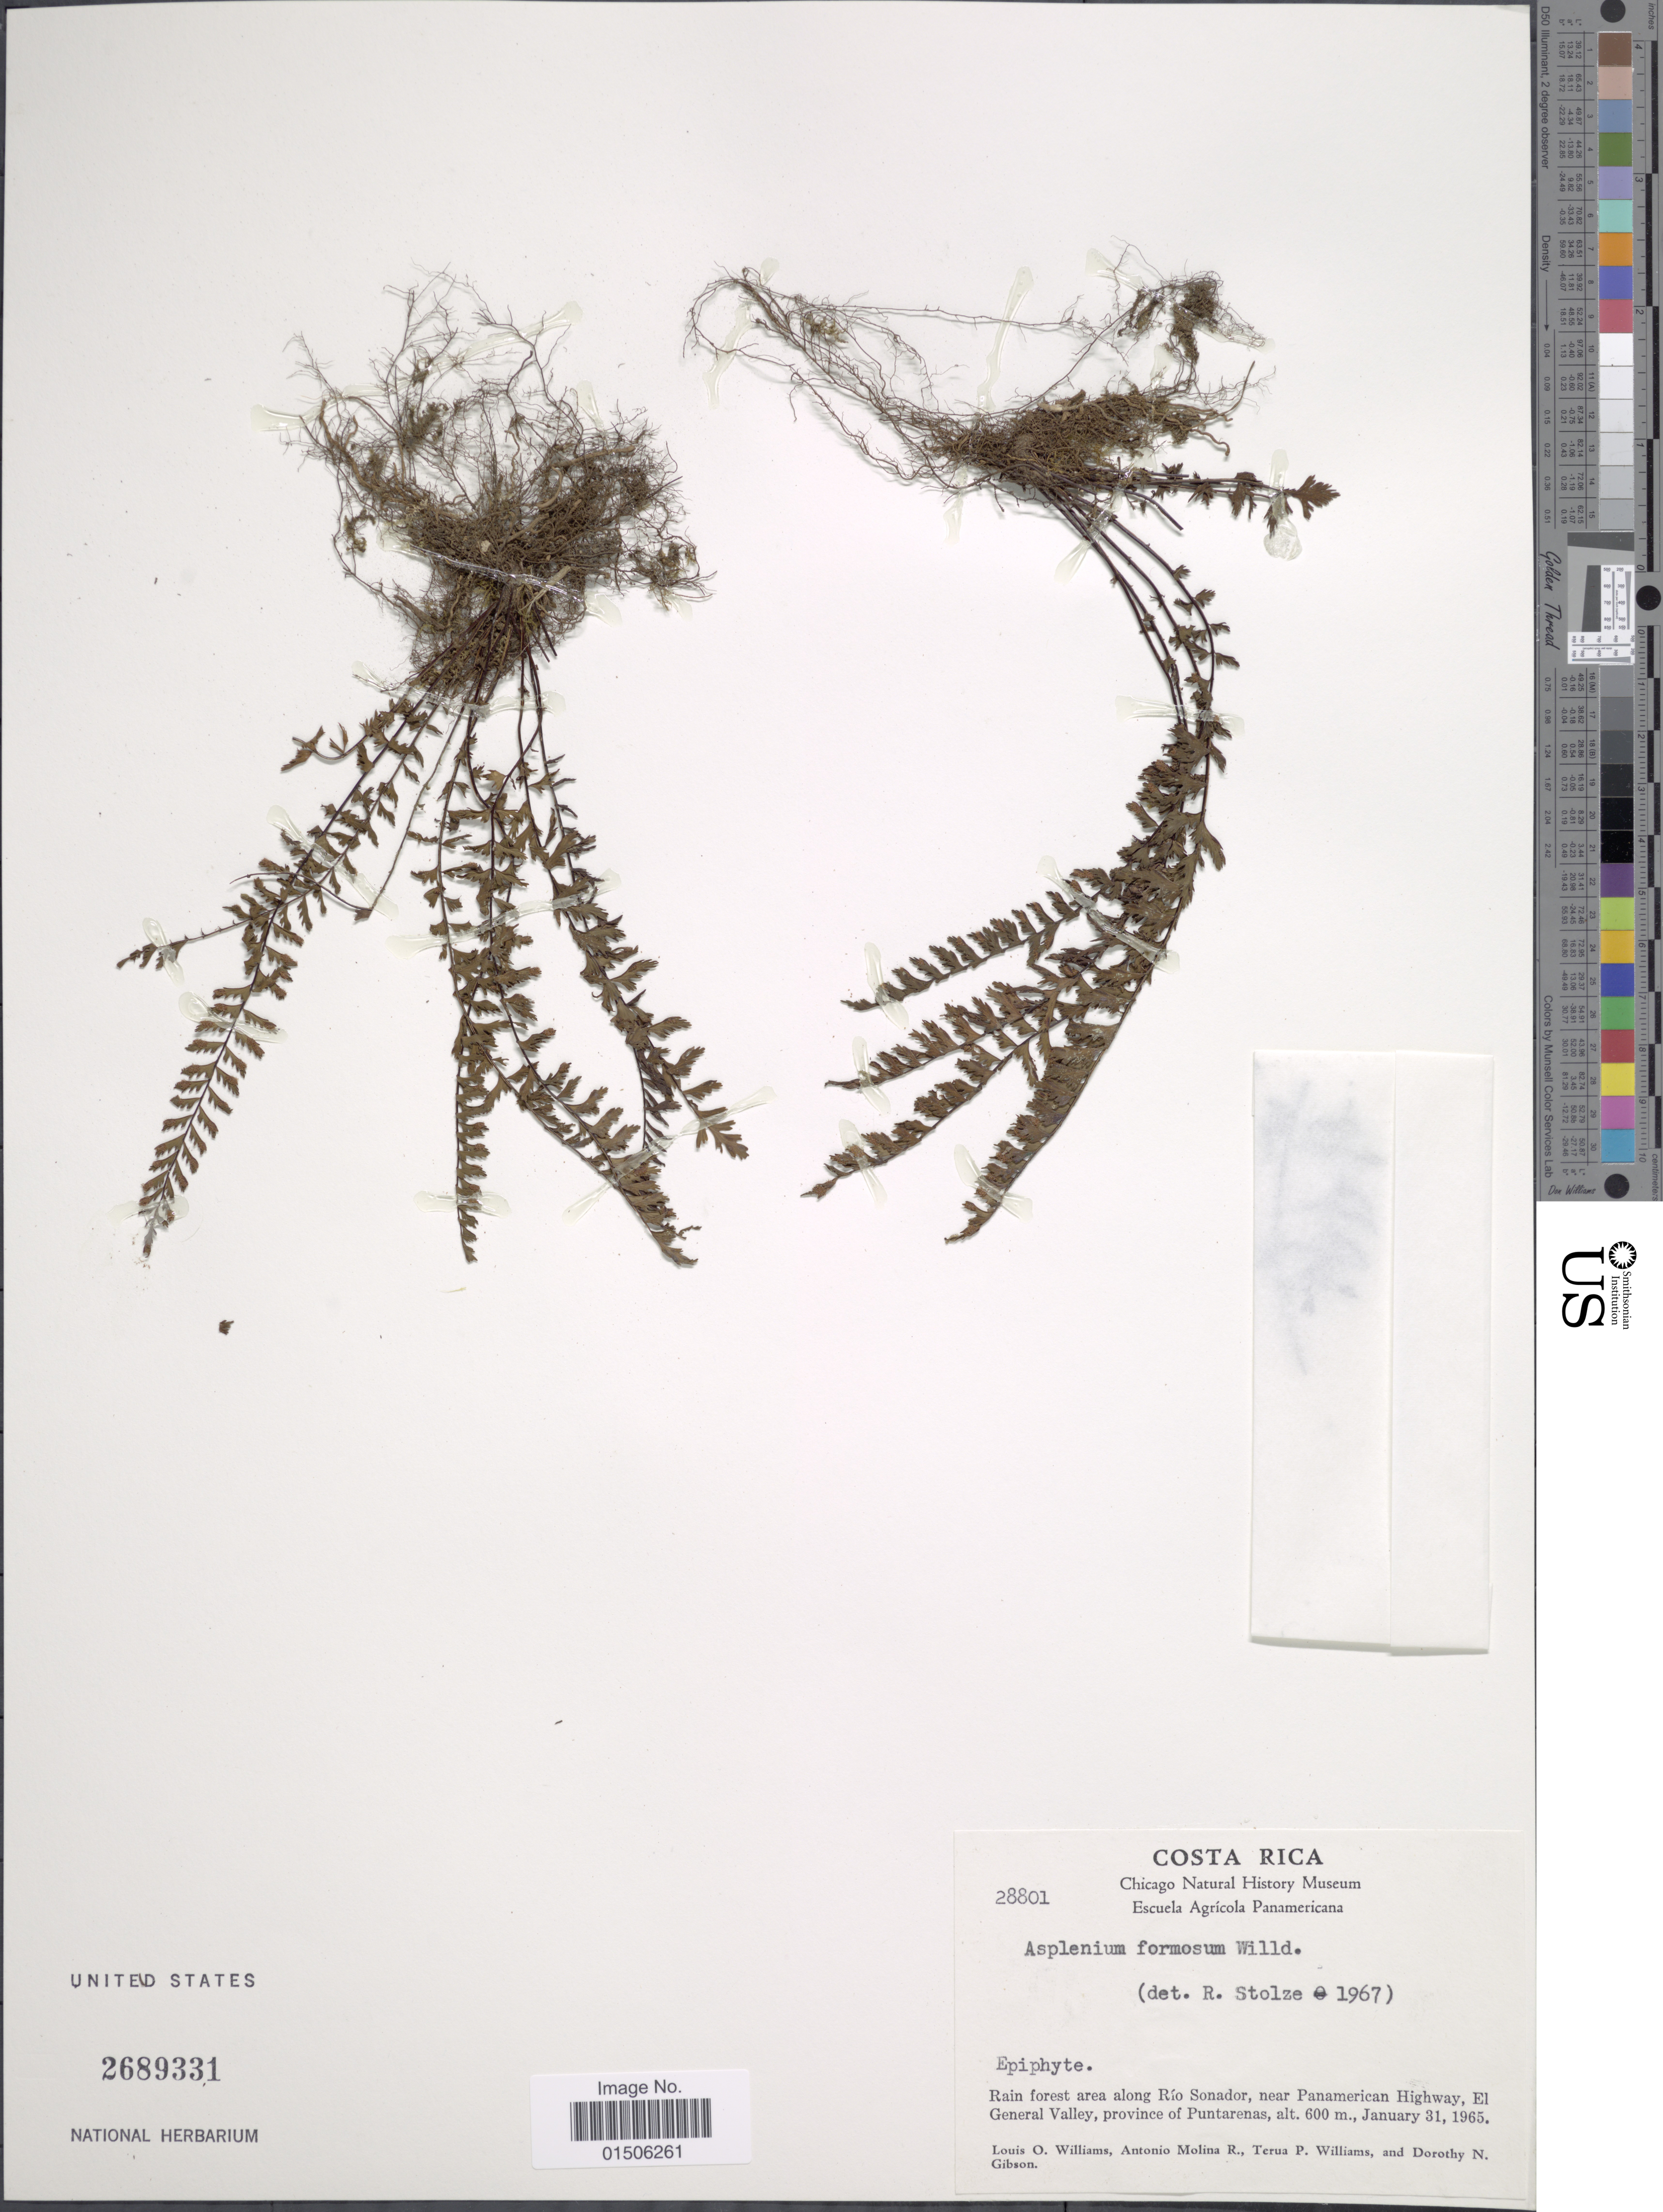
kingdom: Plantae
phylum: Tracheophyta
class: Polypodiopsida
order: Polypodiales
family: Aspleniaceae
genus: Asplenium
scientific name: Asplenium formosum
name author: Willd.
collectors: L. O. Williams, A. Molina R., T. P. Williams & D. N. Gibson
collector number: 28801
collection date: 1965-01-31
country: Costa Rica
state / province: Puntarenas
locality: Rain forest area long Río Sonador, near Panamerican Highway, El General Valley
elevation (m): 600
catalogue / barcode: US 2689331